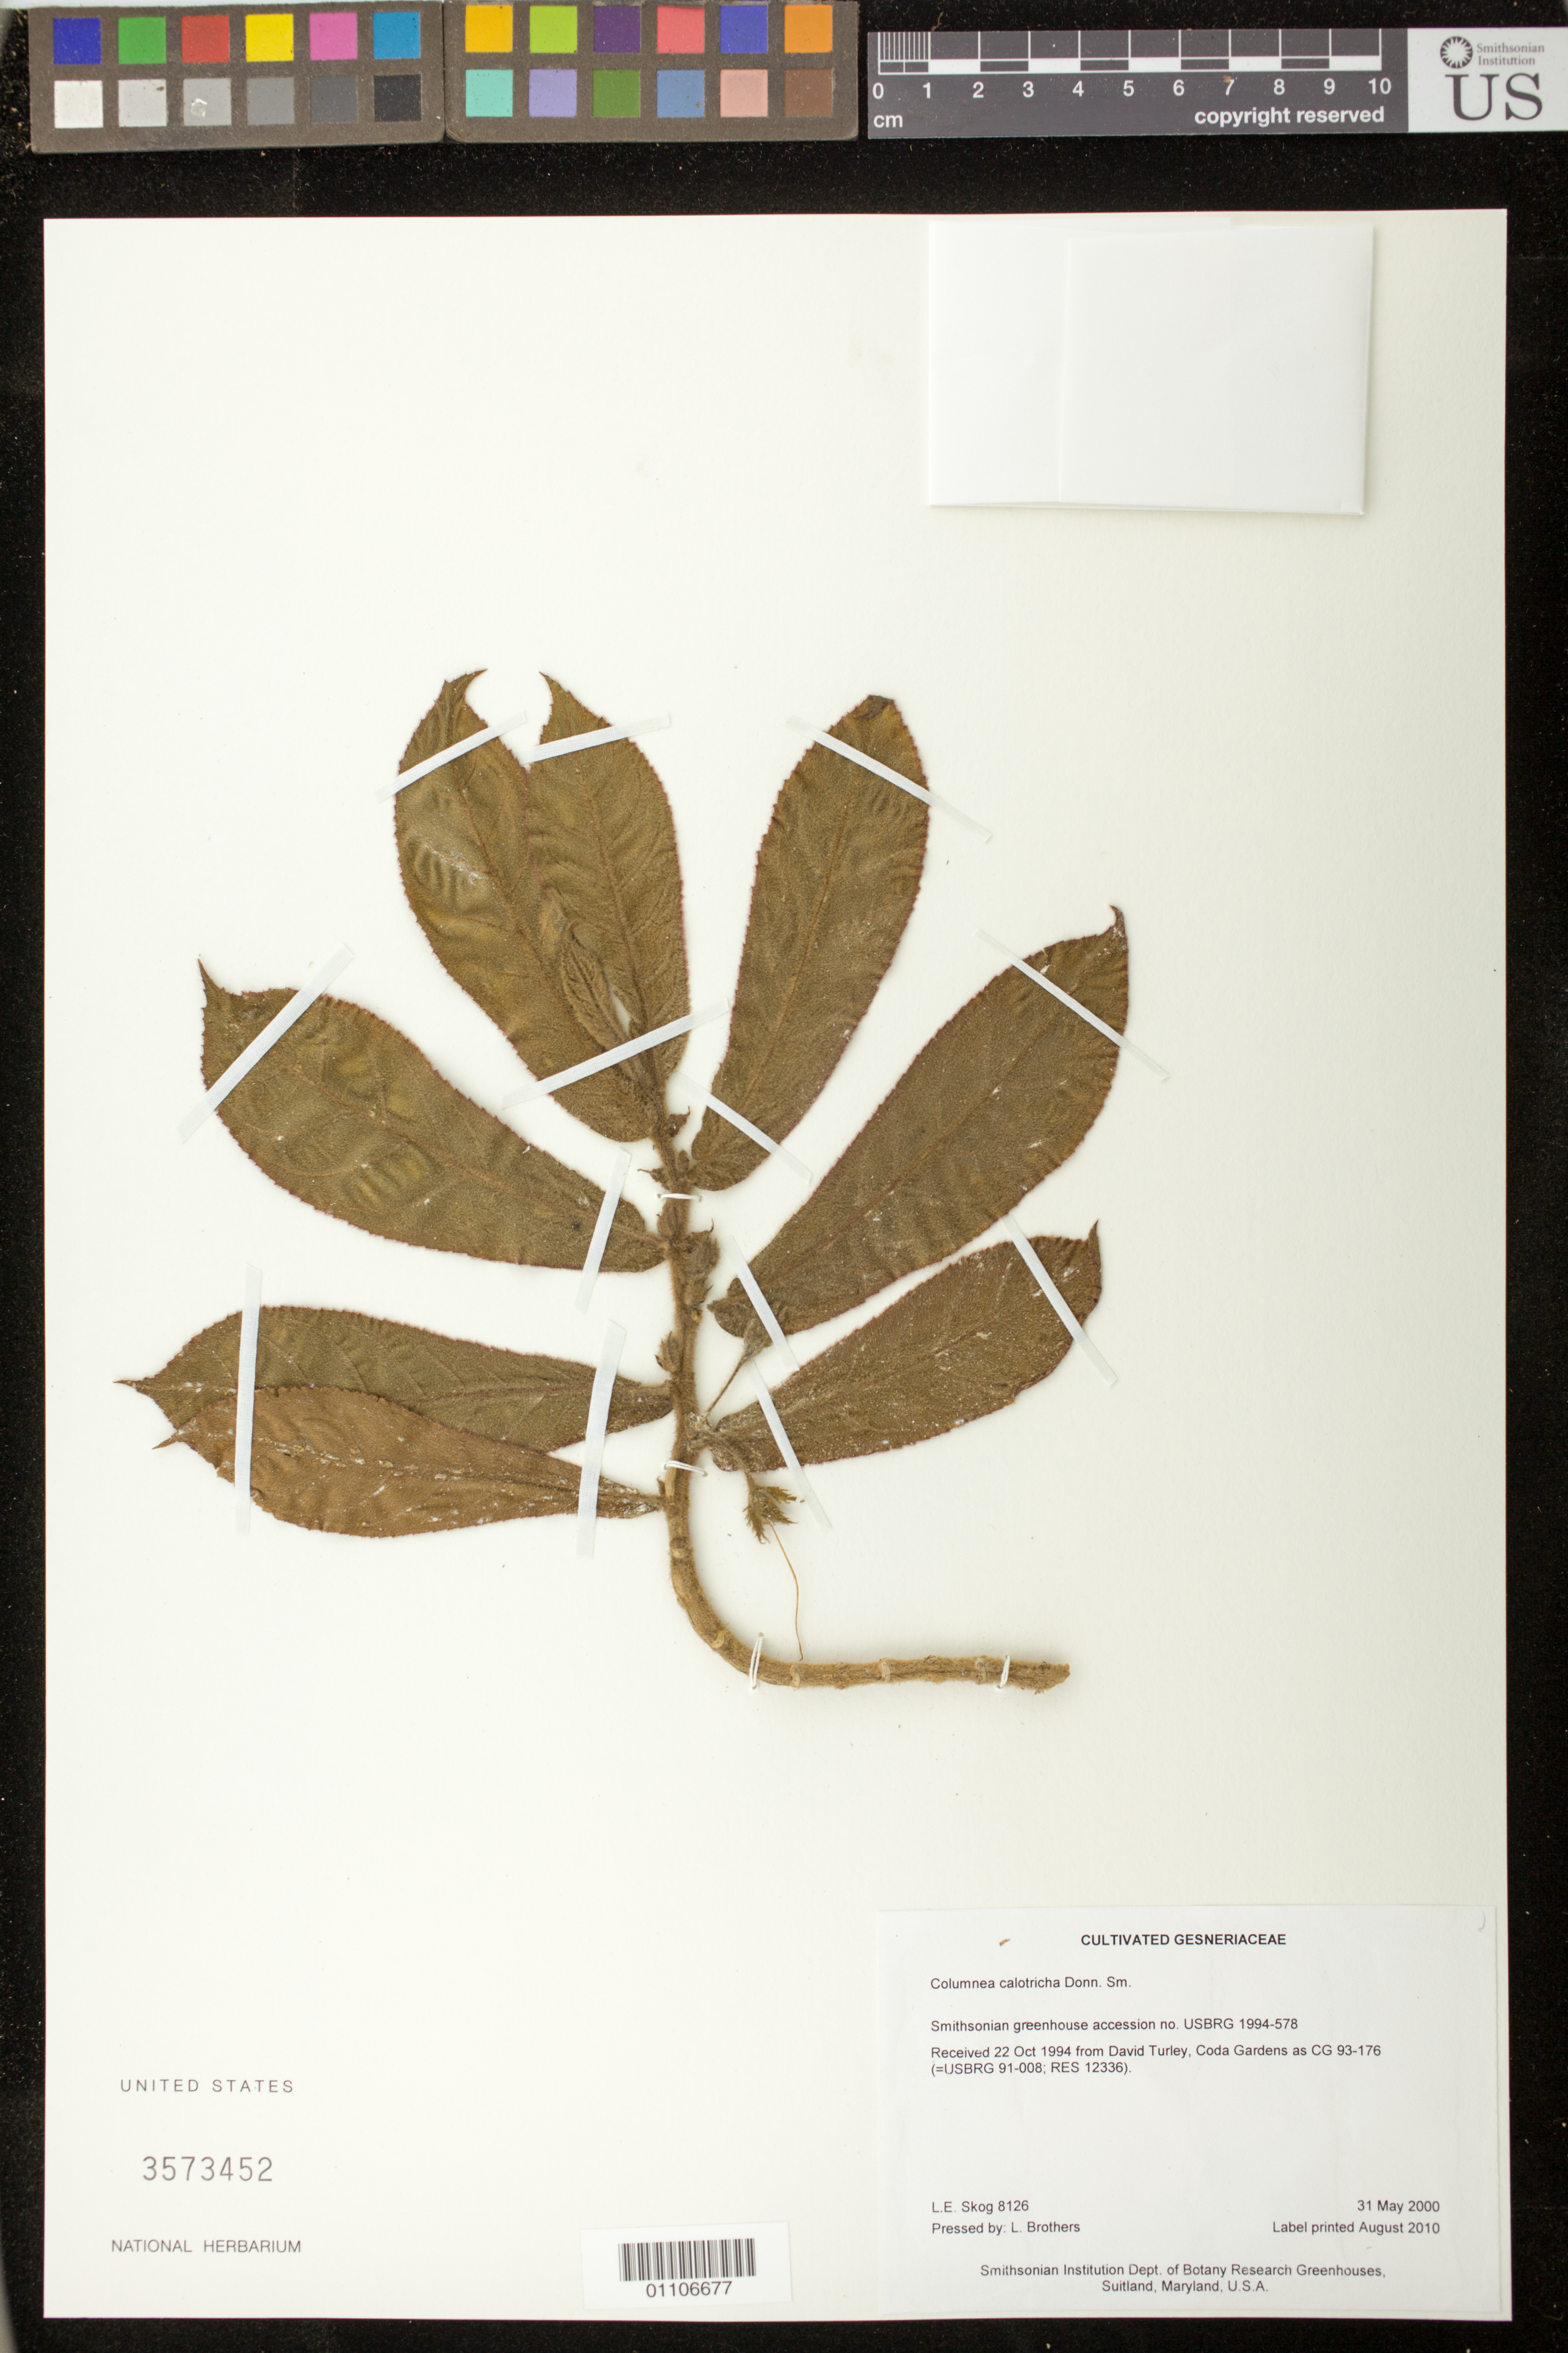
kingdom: Plantae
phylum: Tracheophyta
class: Magnoliopsida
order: Lamiales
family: Gesneriaceae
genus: Columnea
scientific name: Columnea calotricha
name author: Donn. Sm.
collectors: L. E. Skog & L. Brothers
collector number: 8126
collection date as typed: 31 May 2000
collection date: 2000-05-31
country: United States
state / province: Maryland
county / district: Prince George's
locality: Smithsonian Institution Dept. of Botany Research Greenhouses, Suitland, Maryland, U.S.A.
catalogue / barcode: US 3573452